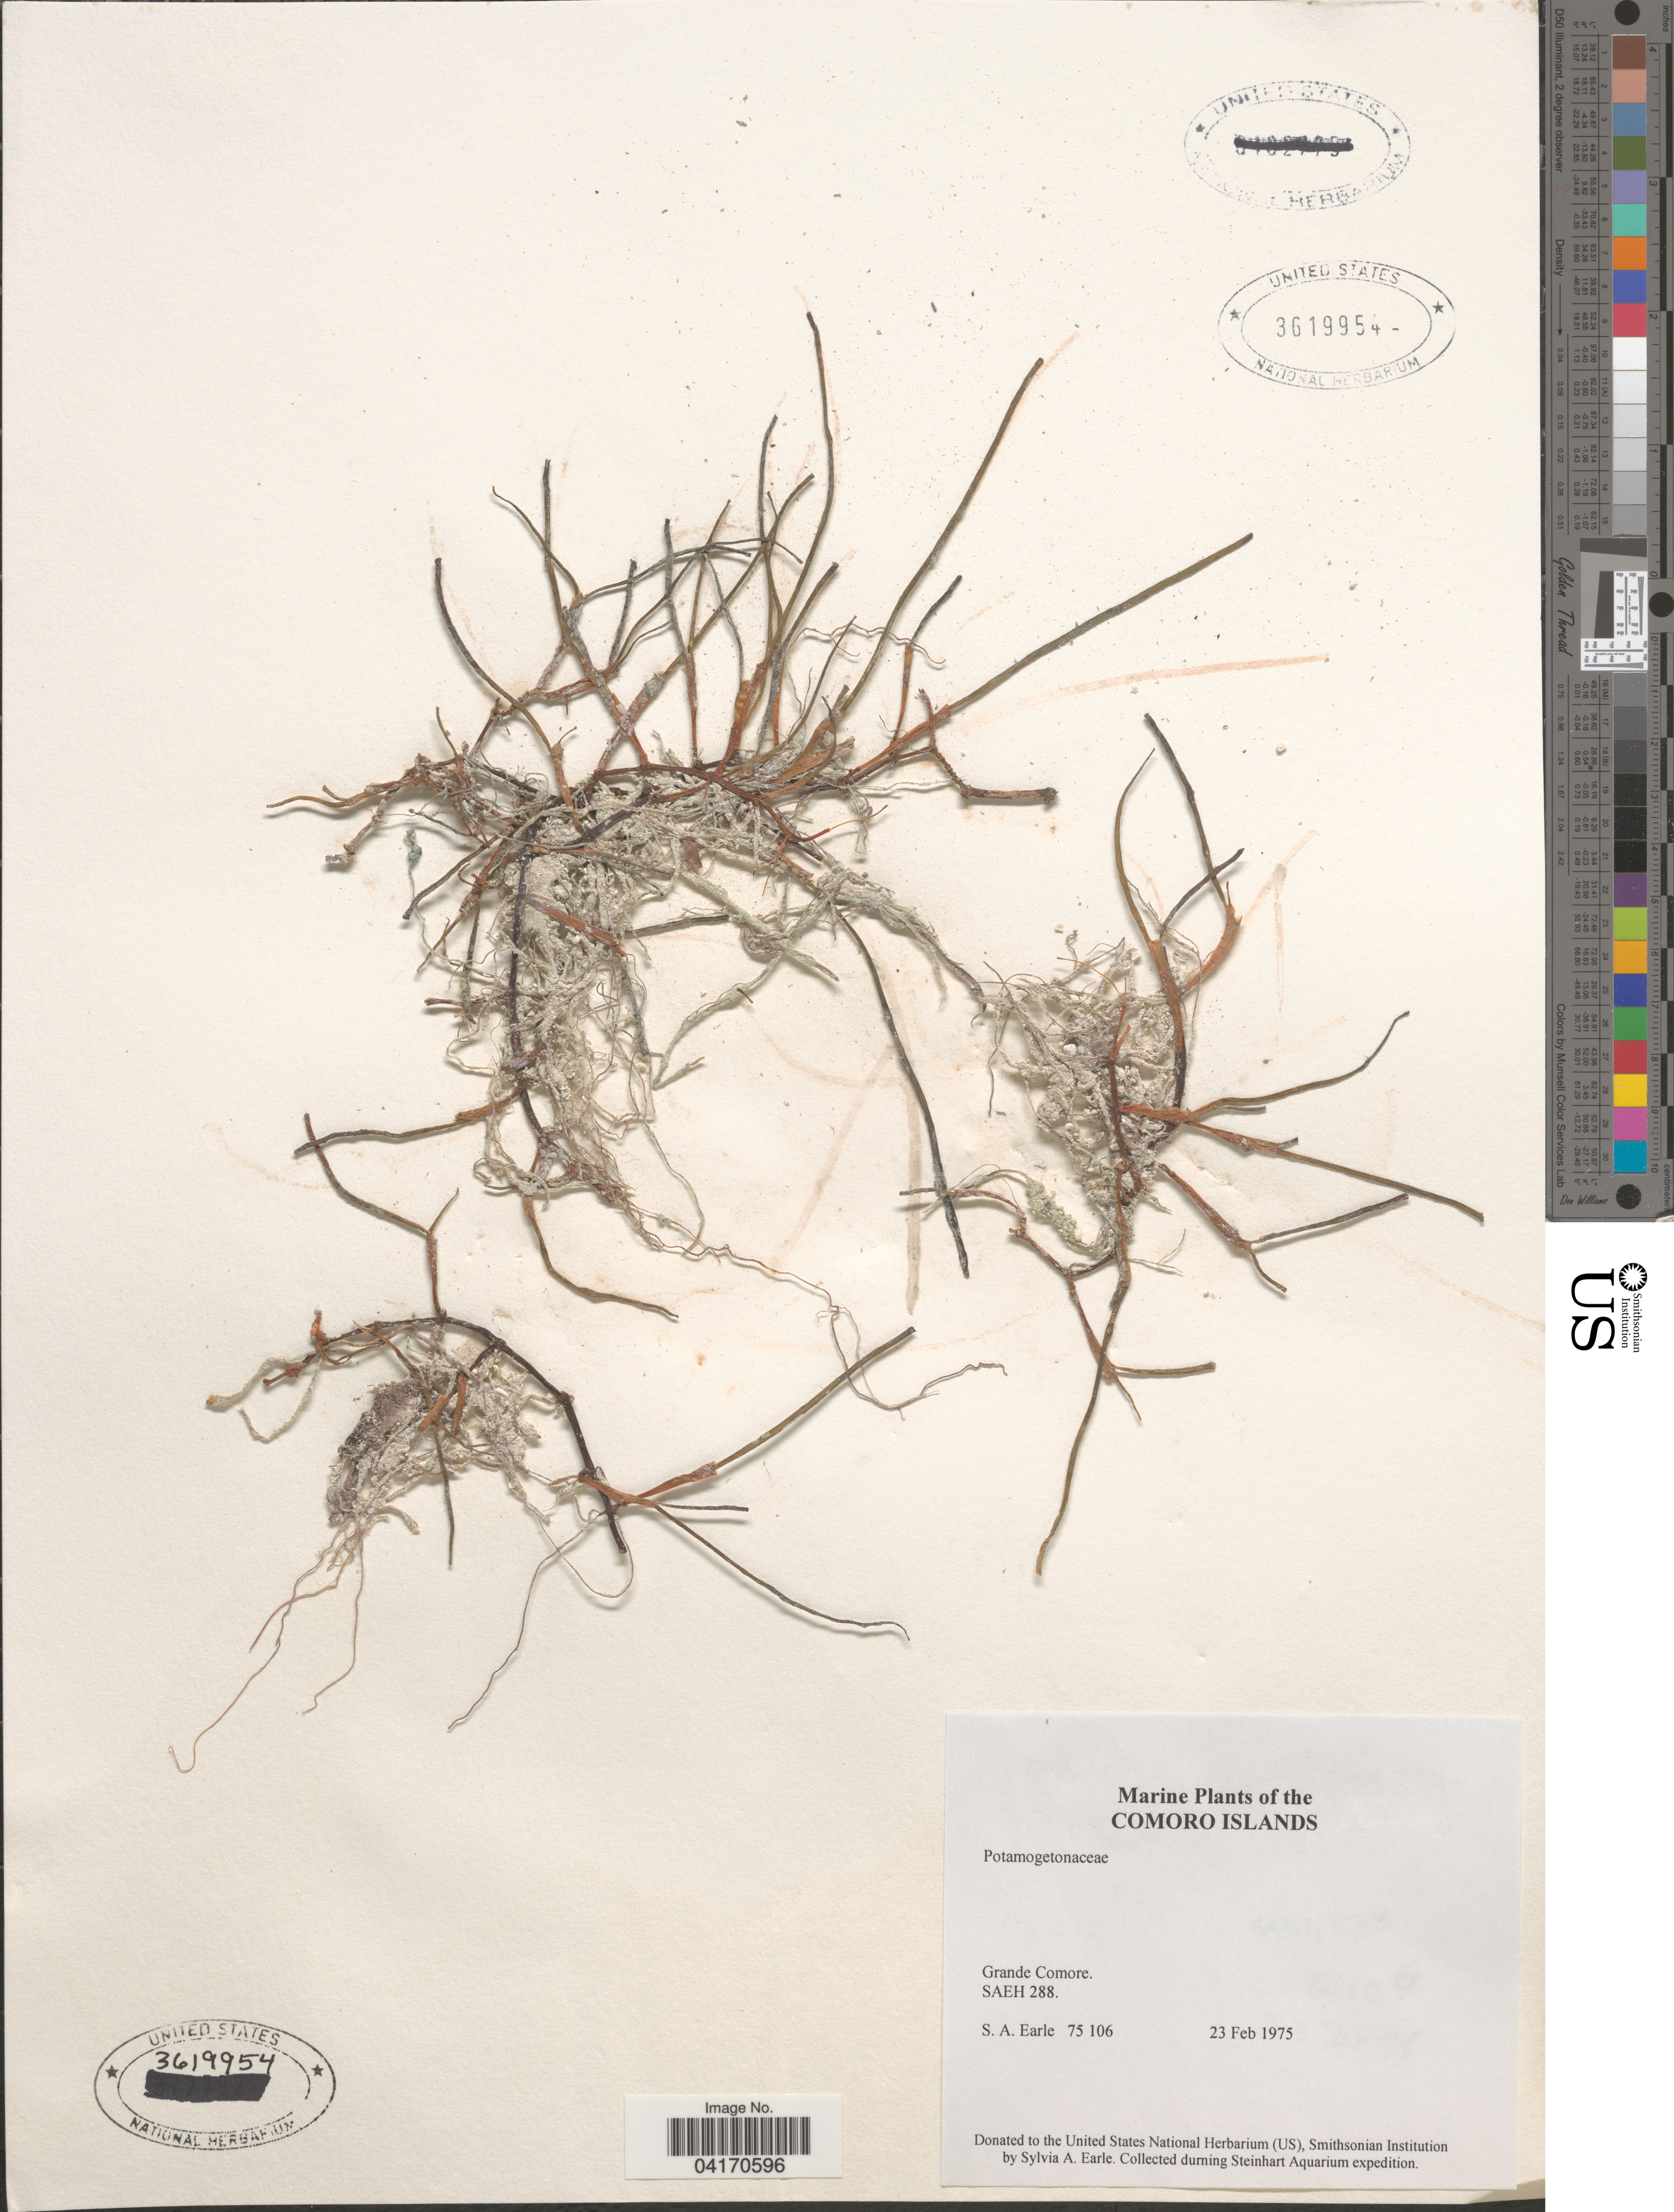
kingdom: Plantae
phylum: Tracheophyta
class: Liliopsida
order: Alismatales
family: Potamogetonaceae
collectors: S. A. Earle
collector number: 75106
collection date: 1975-02-23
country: Comoros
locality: Comoro Islands. Grande Comore. SAEH 288. Steinhart Aquarium expedition.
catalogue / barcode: US 3619954